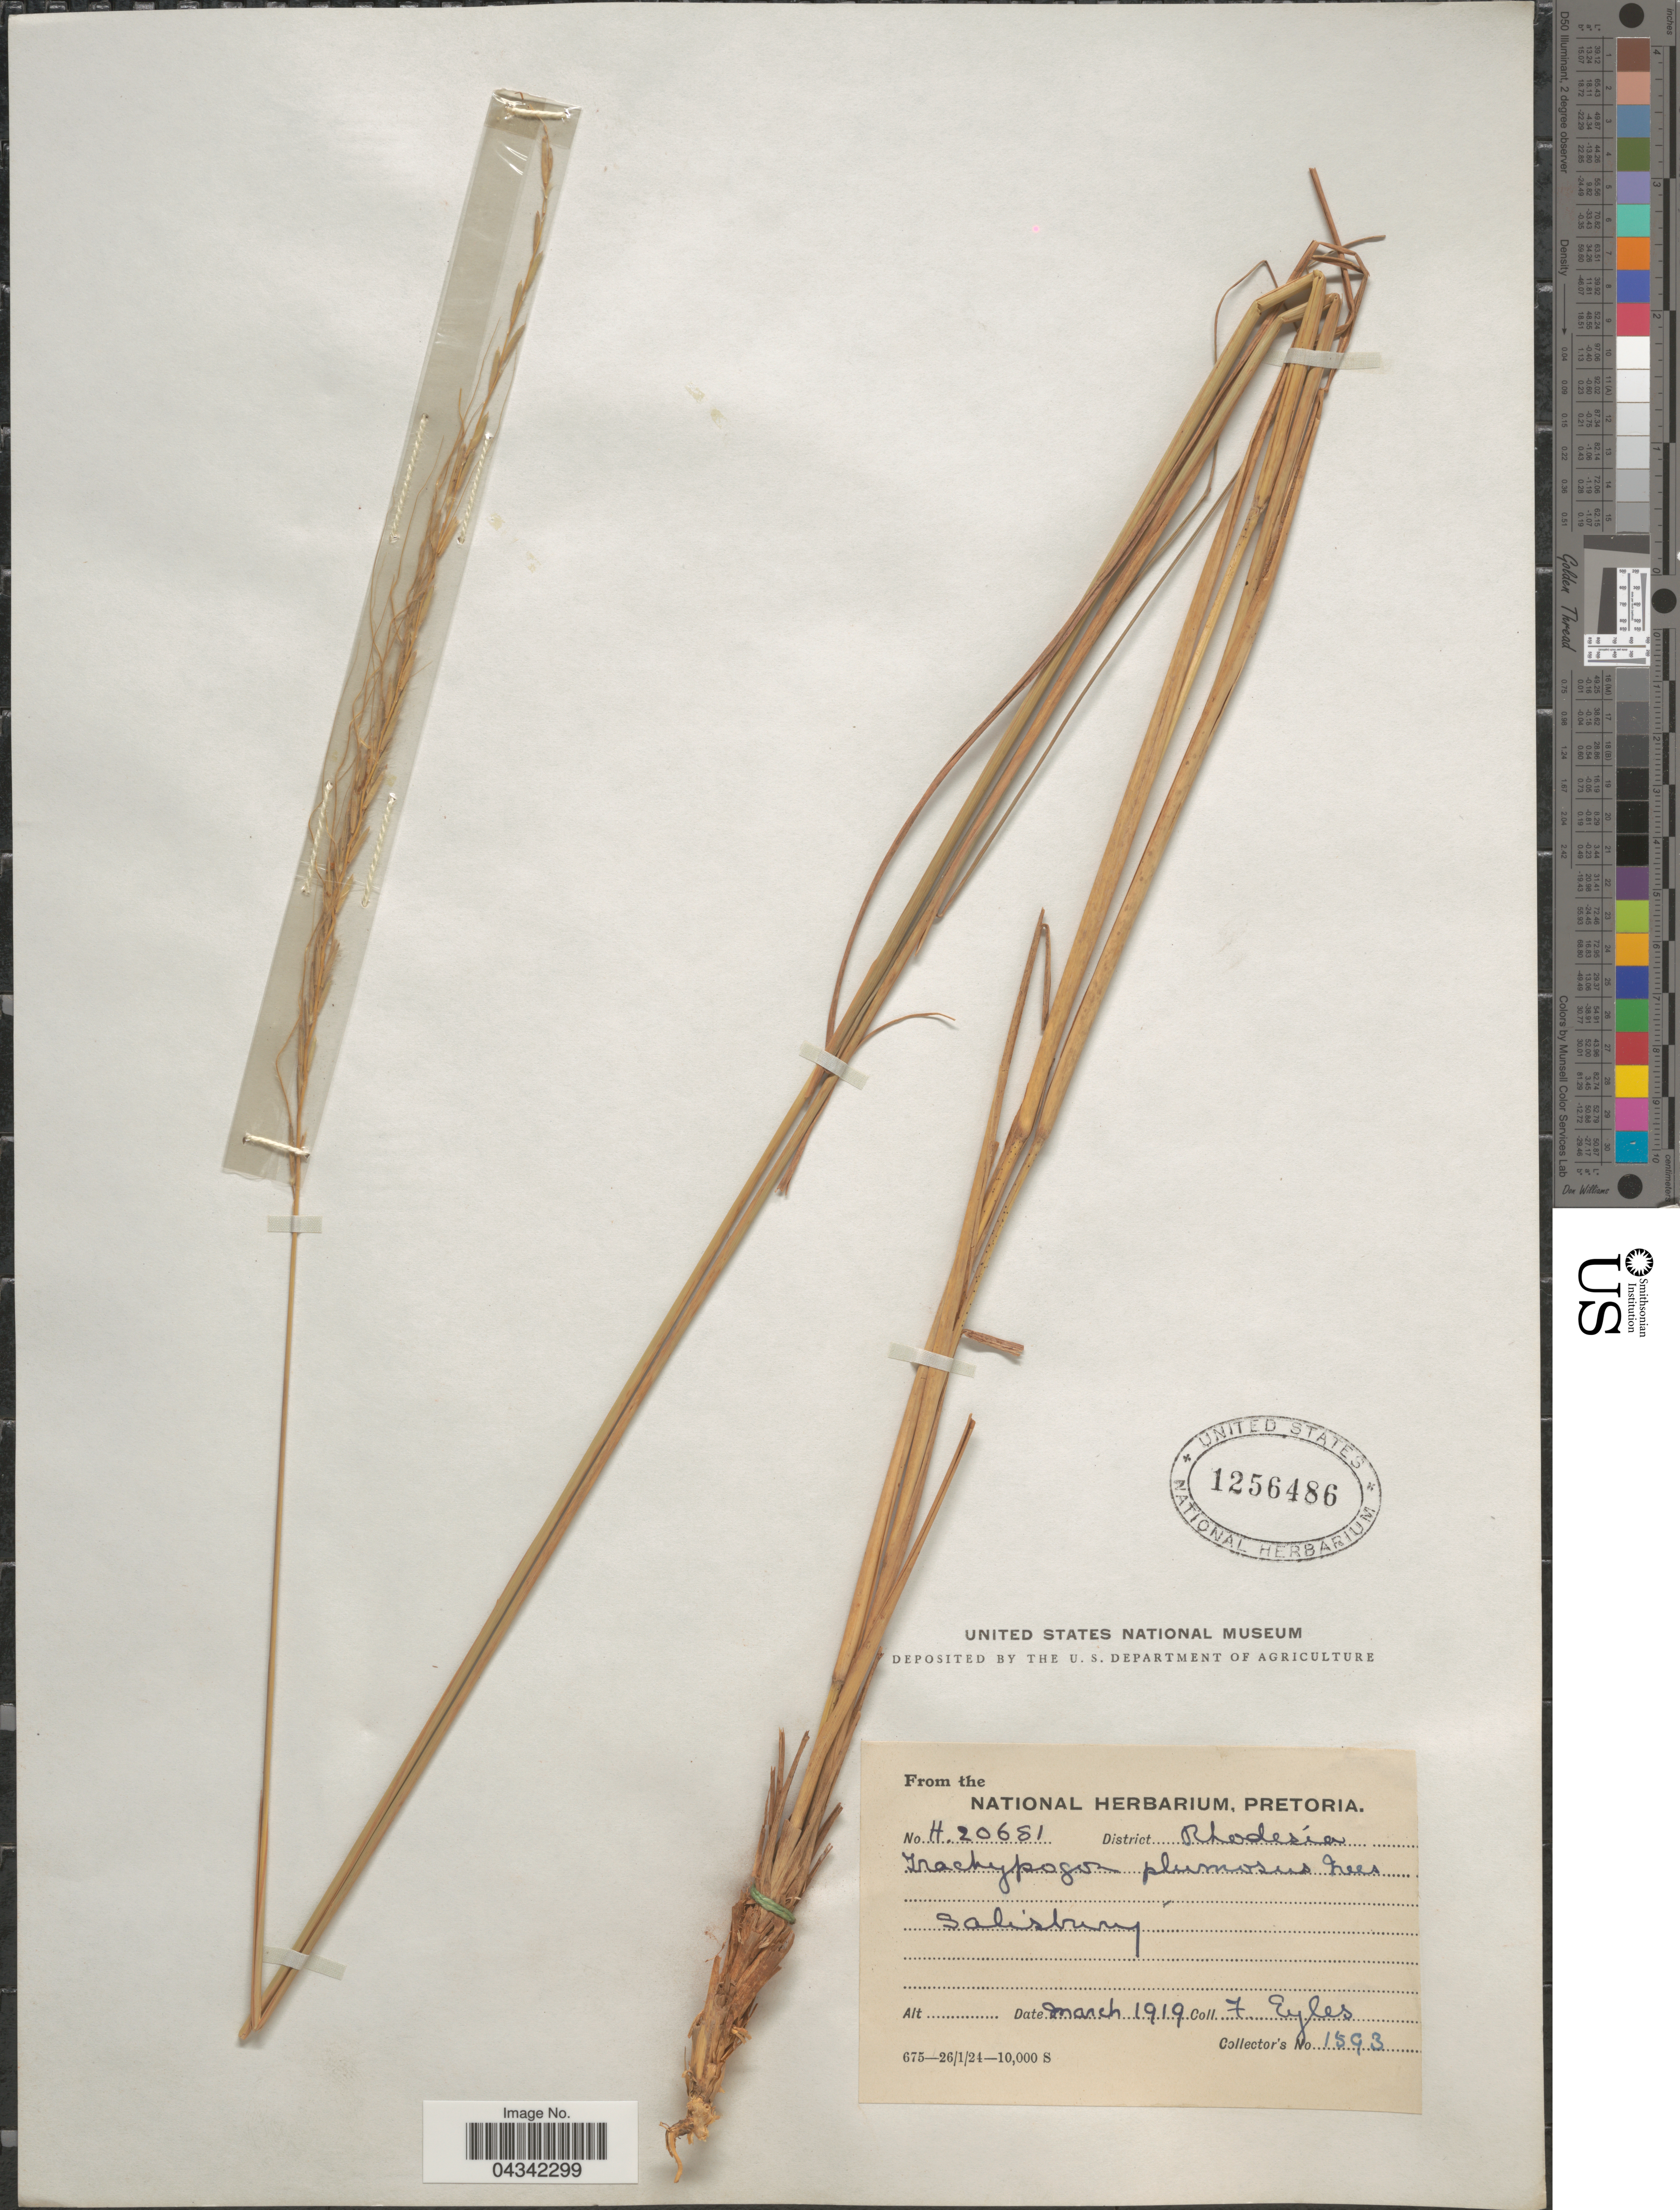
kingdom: Plantae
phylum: Tracheophyta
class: Liliopsida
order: Poales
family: Poaceae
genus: Trachypogon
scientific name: Trachypogon spicatus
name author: (L. f.) Kuntze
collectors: F. Eyles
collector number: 1593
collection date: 1919-03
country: Zimbabwe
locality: District Rhodesia. Salisbury.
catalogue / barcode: US 1256486